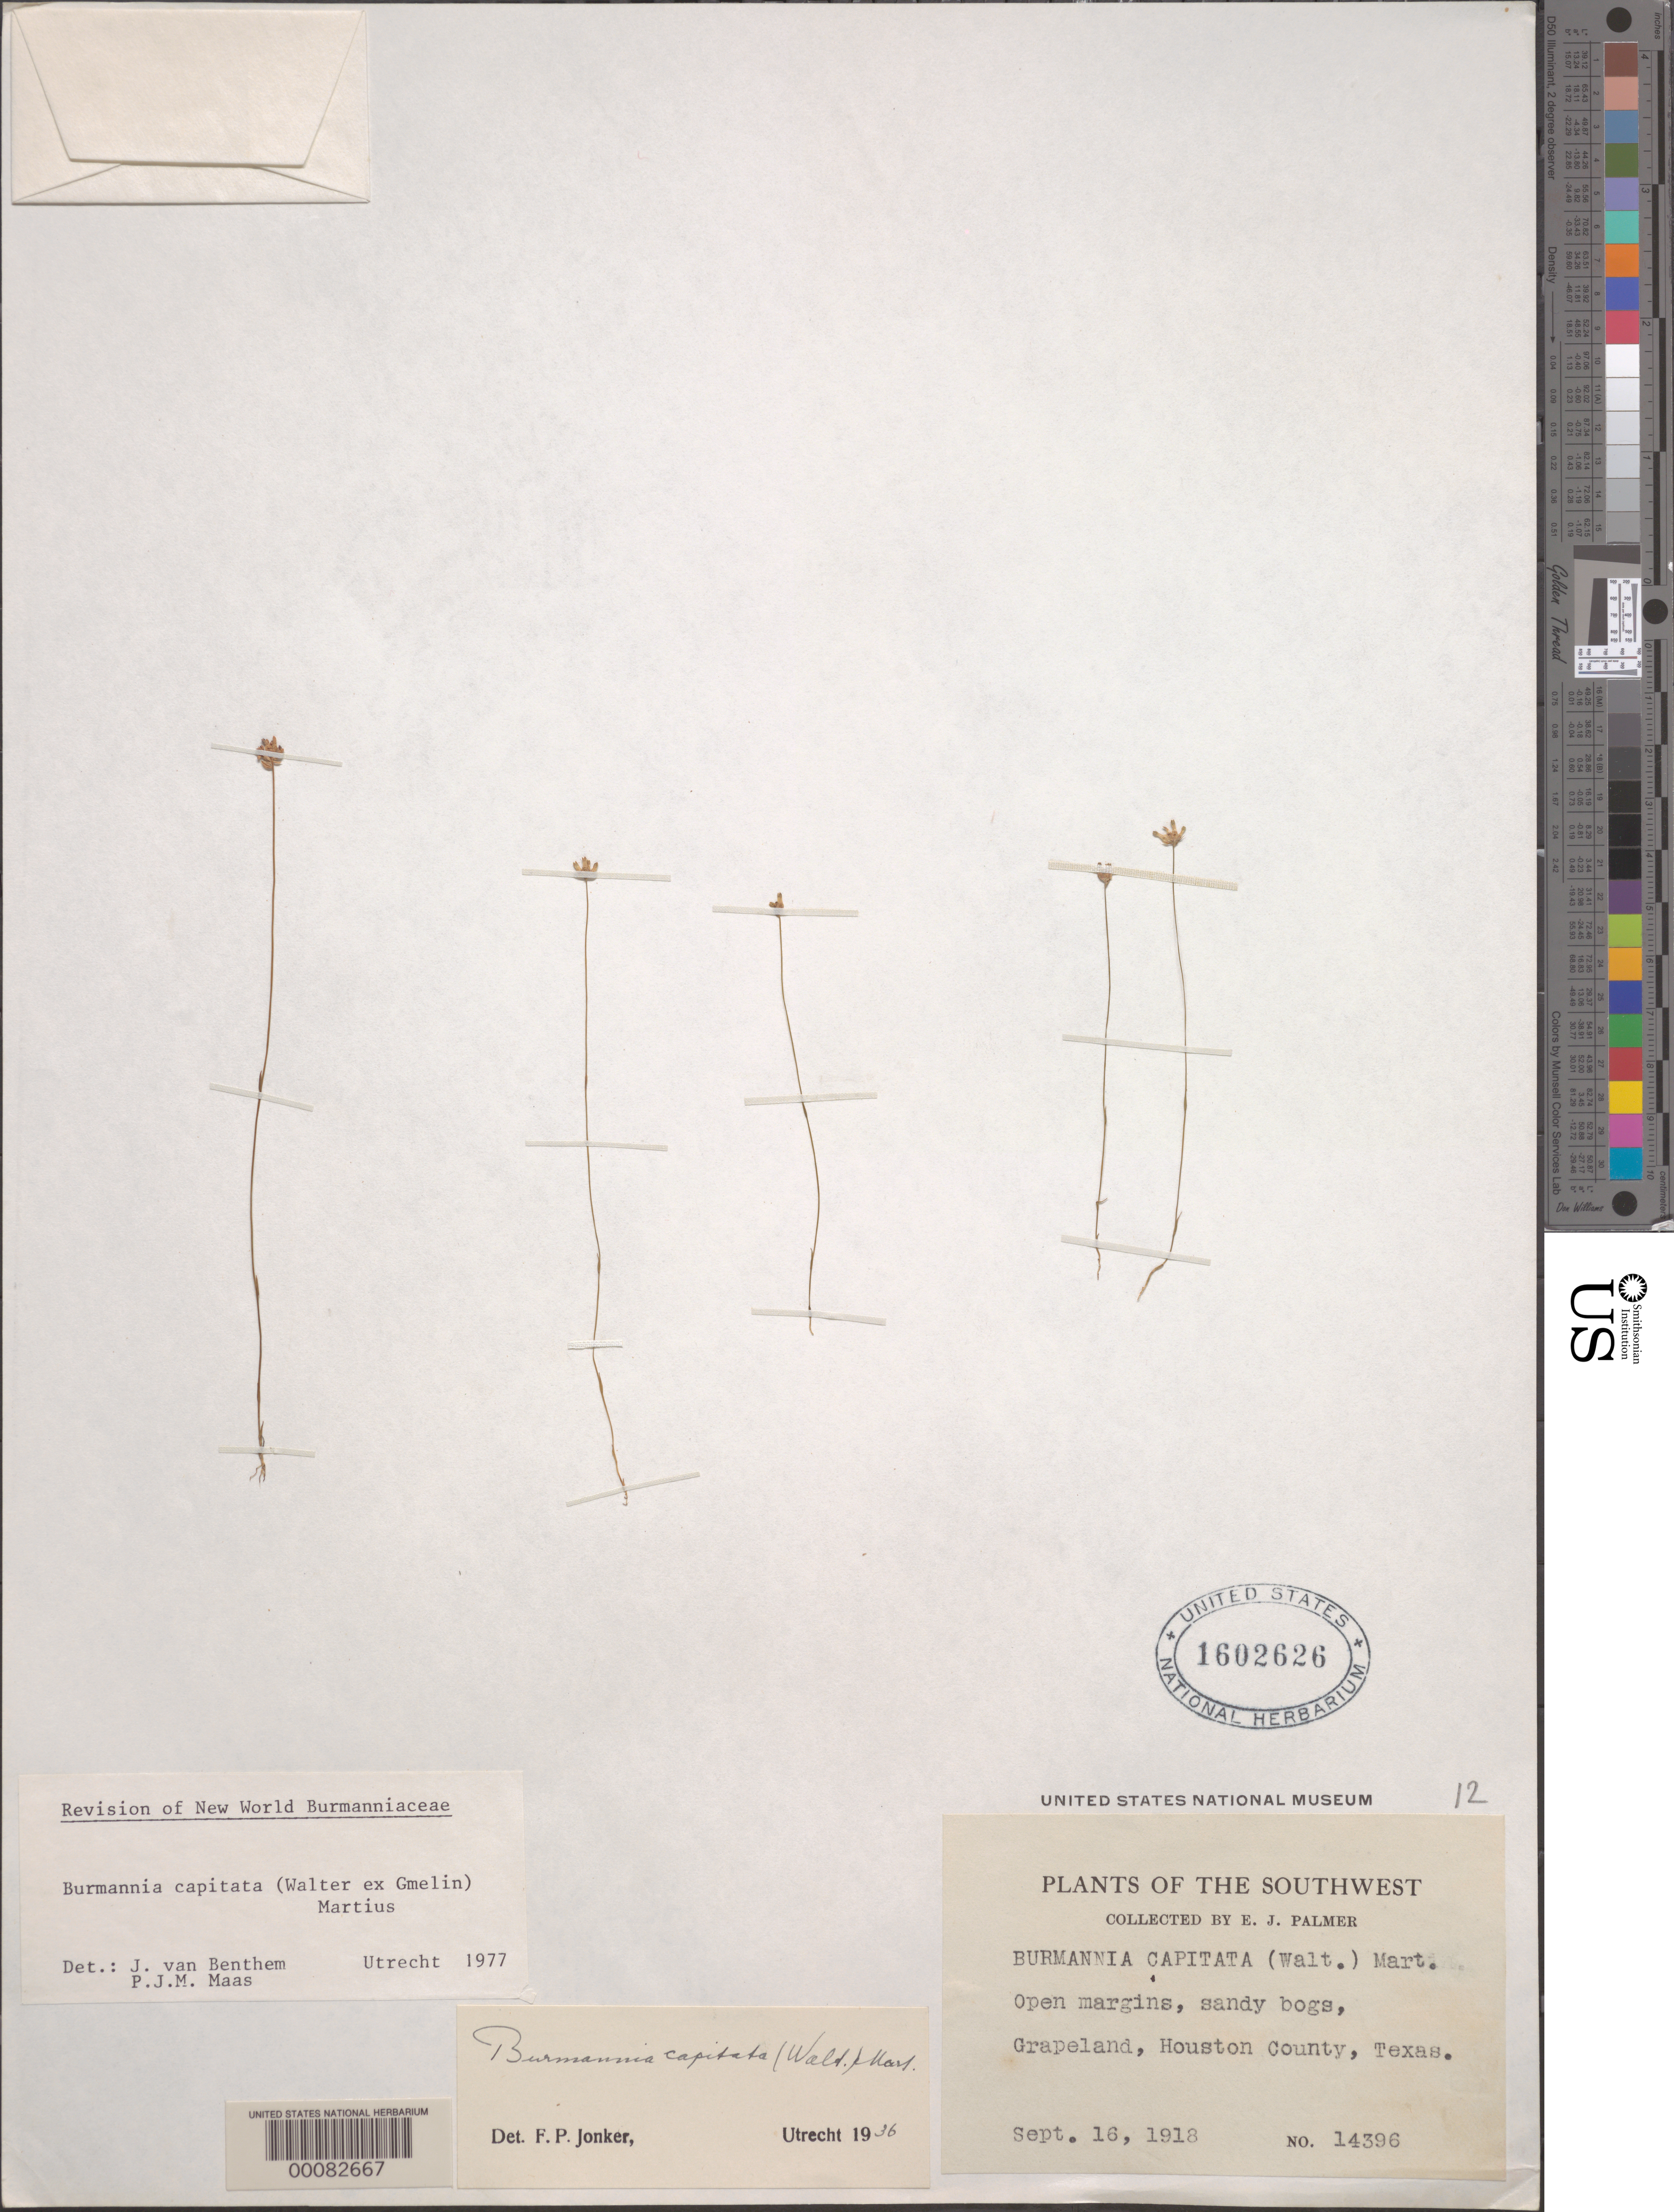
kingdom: Plantae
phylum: Tracheophyta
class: Liliopsida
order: Dioscoreales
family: Burmanniaceae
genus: Burmannia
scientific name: Burmannia capitata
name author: (Walter ex J.F. Gmel.) Mart.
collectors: E. J. Palmer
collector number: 14396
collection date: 1918-09-16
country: United States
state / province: Texas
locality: The Southwest. Grapeland, Houston County.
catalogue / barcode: US 1602626